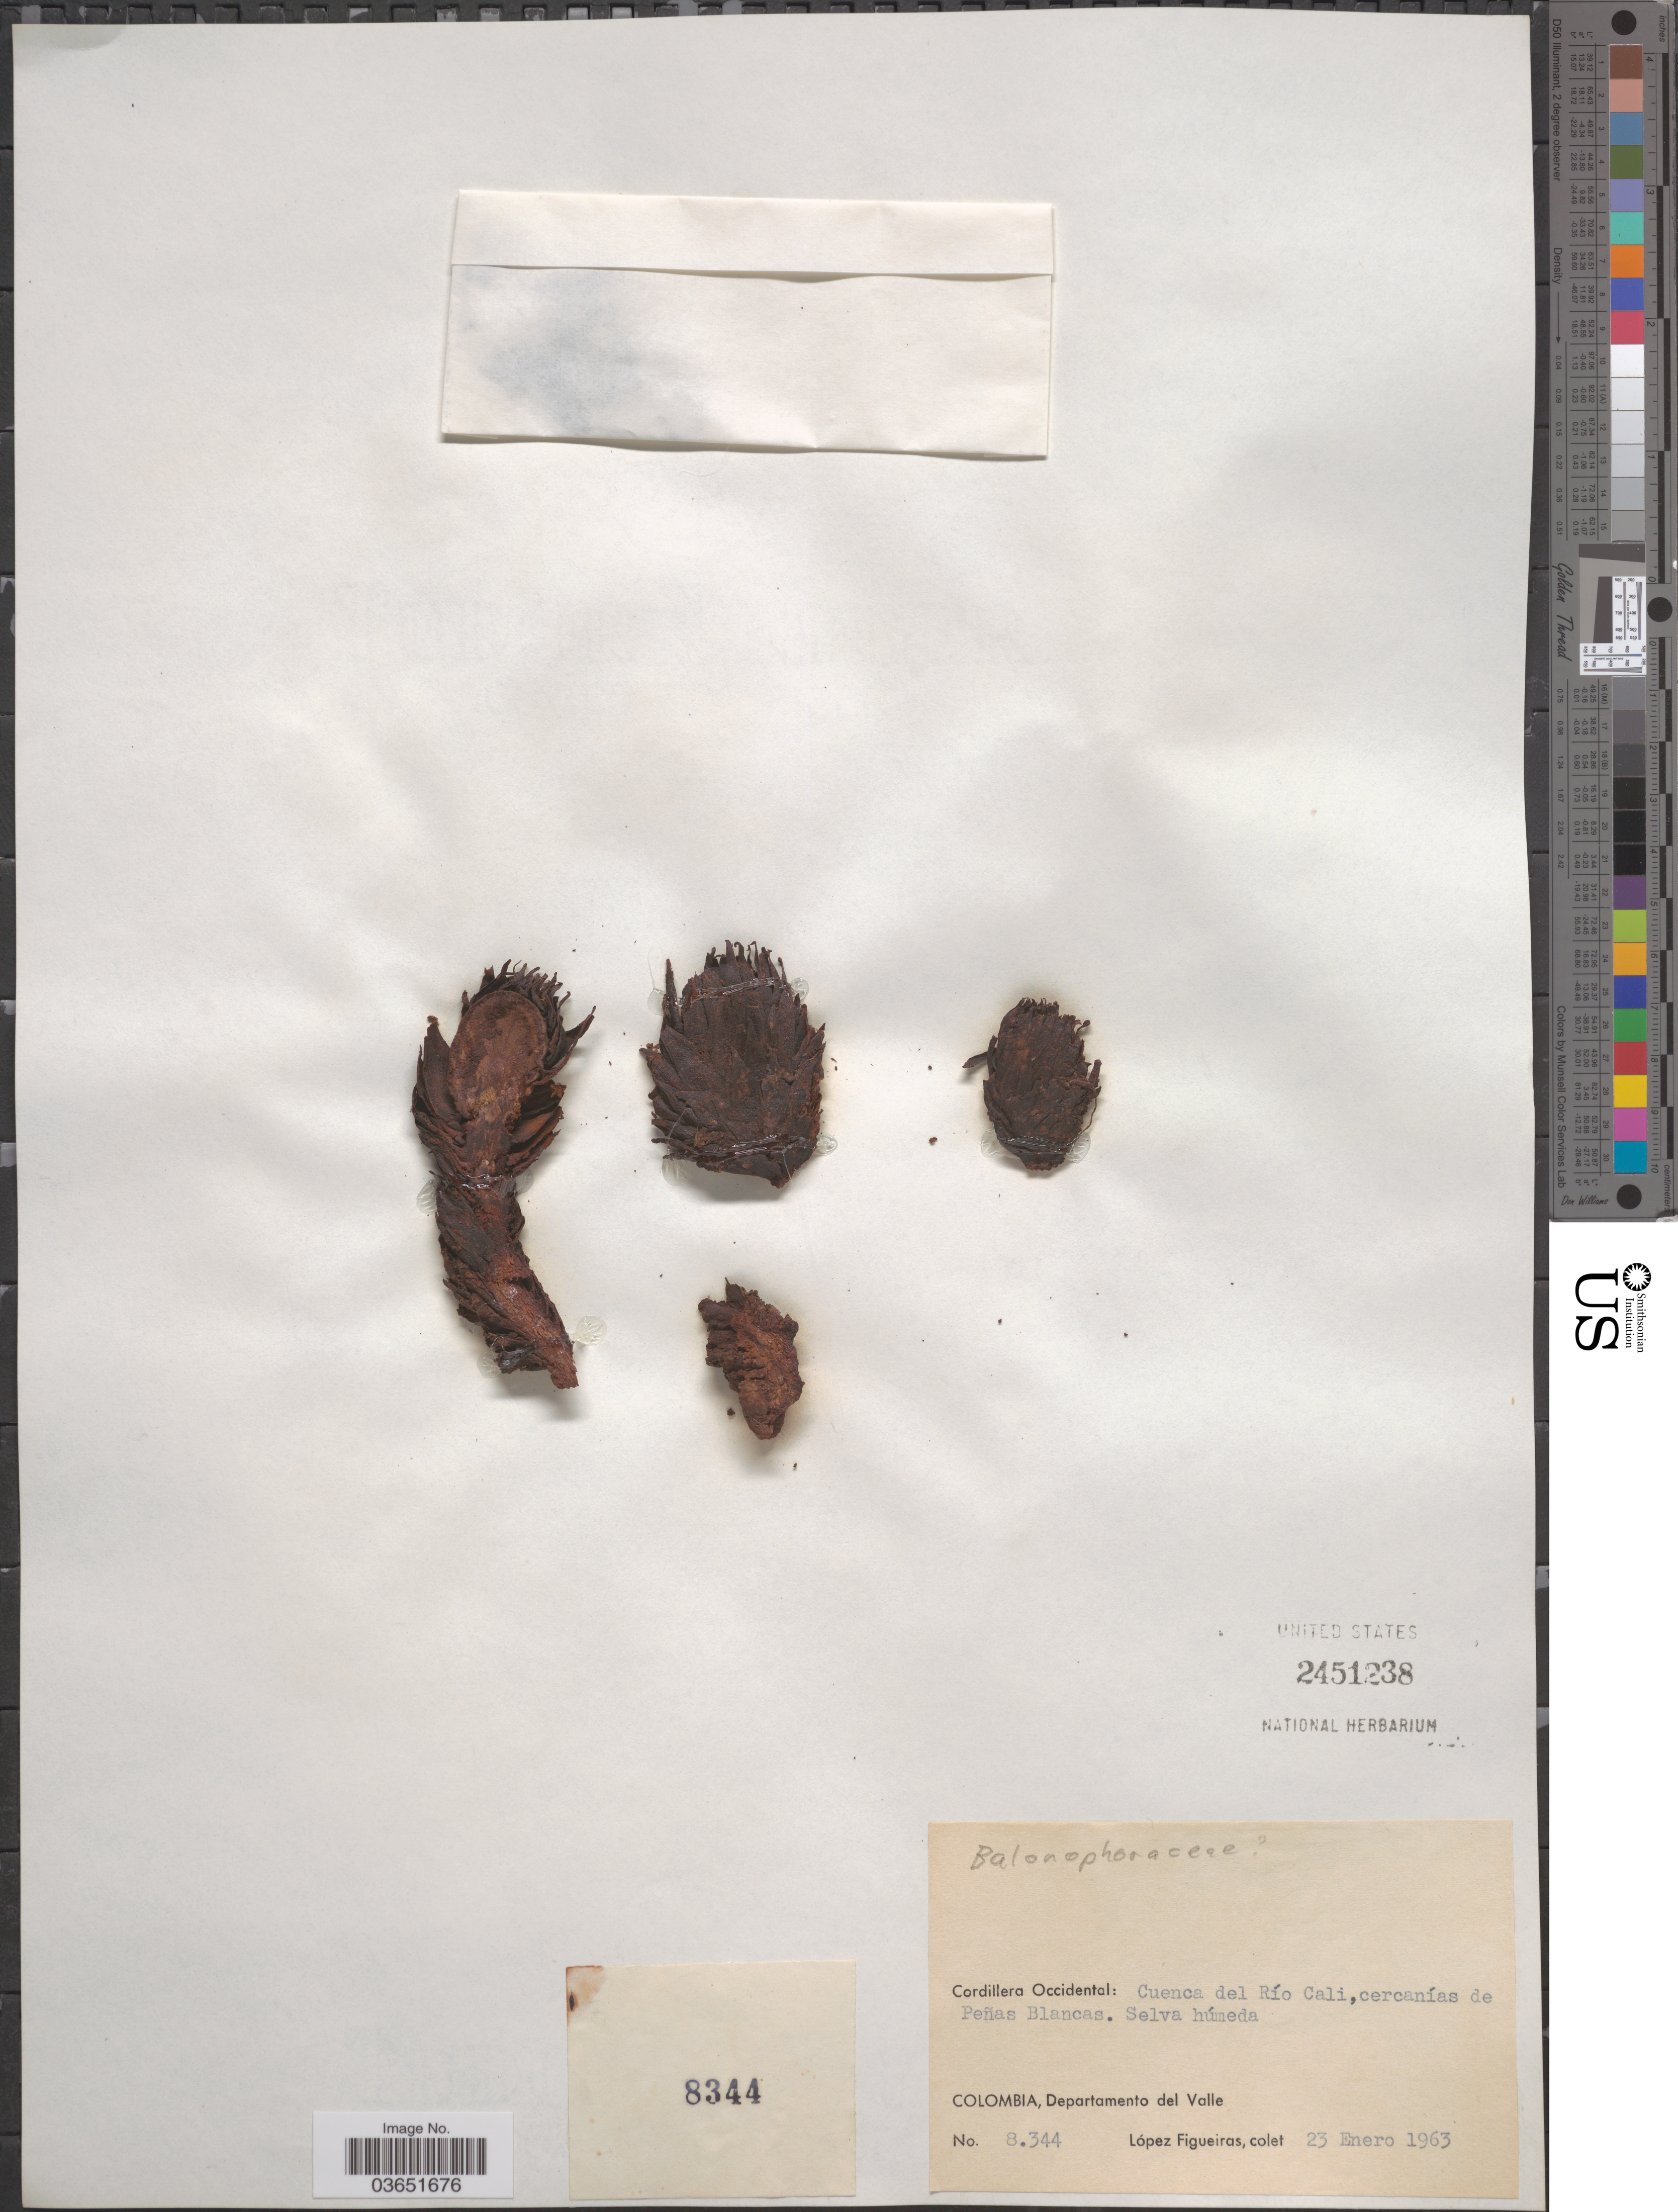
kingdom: Plantae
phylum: Tracheophyta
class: Magnoliopsida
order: Santalales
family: Balanophoraceae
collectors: M. López Figueiras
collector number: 8344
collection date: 1963-01-23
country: Colombia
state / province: Valle del Cauca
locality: Cordillera Occidental: Cuenca del Río Cali, cercanías de Peñas Blancas. Departamento del Valle.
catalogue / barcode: US 2451238